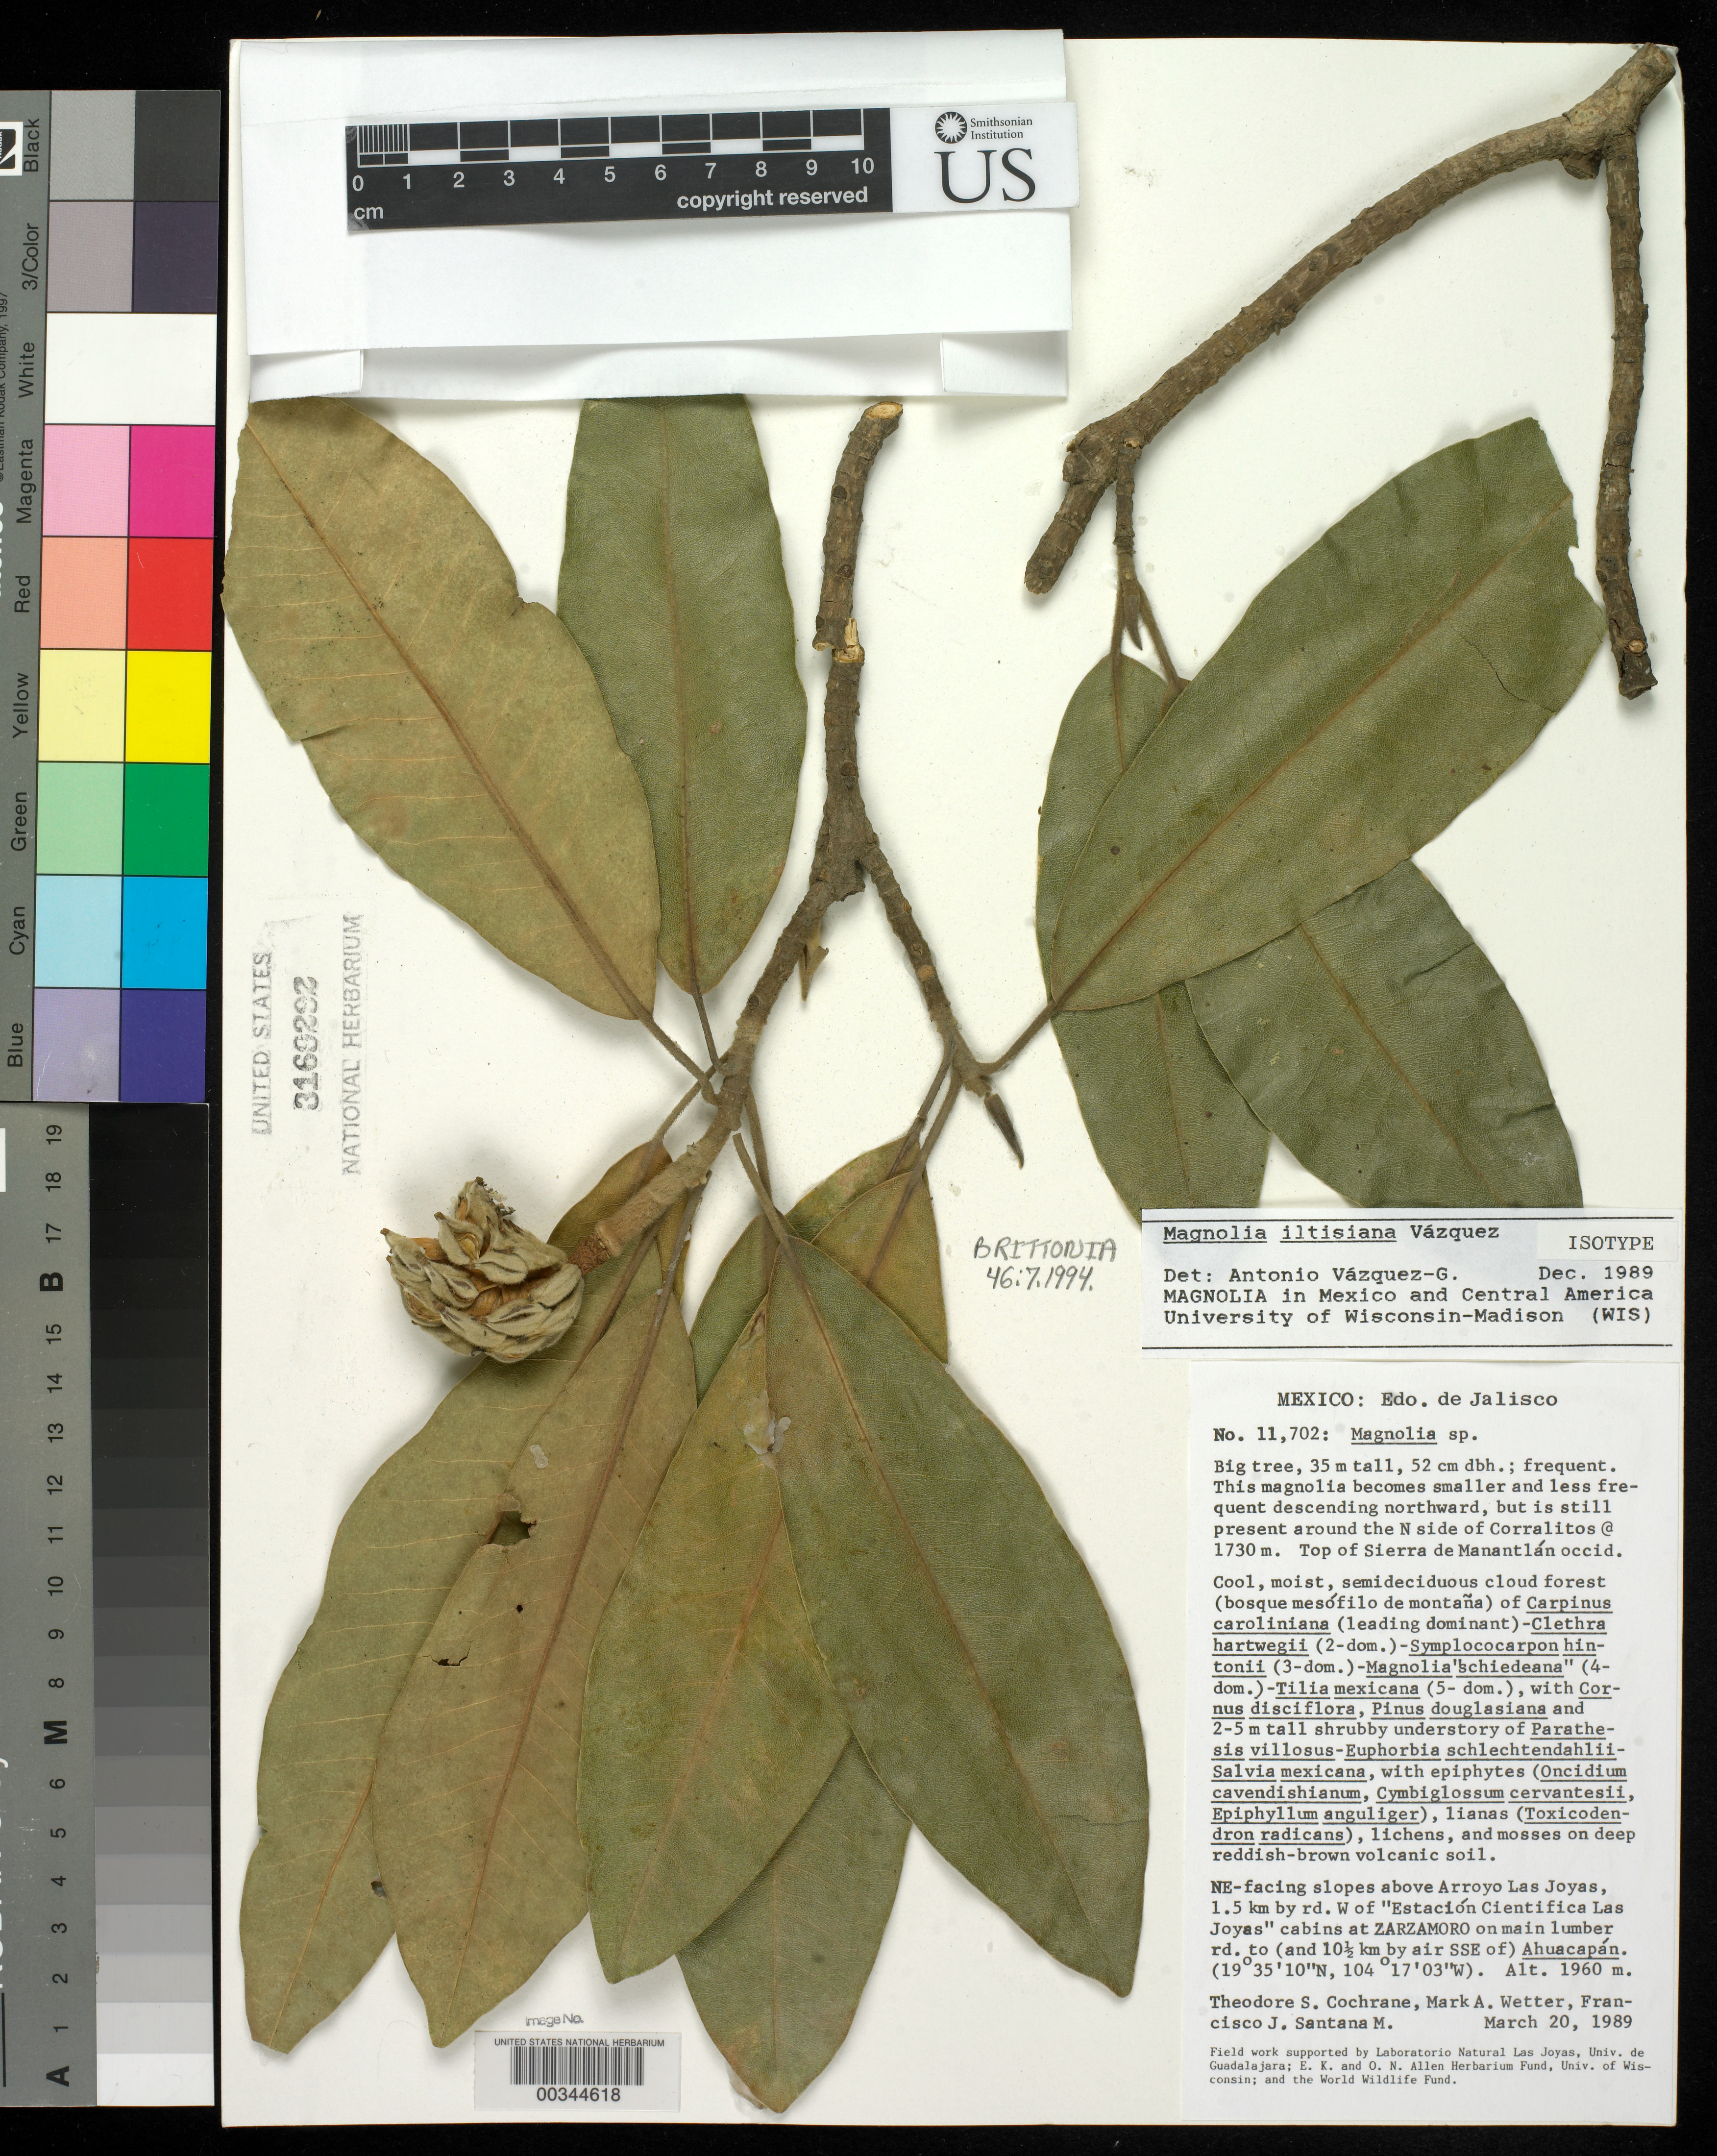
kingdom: Plantae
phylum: Tracheophyta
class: Magnoliopsida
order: Magnoliales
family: Magnoliaceae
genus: Magnolia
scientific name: Magnolia iltisiana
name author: A. Vázquez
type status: Isotype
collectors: T. Cochrane, M. Wetter & F. J. Santana M.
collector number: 11702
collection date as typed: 20 Mar 1989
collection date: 1989-03-20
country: Mexico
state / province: Jalisco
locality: NE facing slopes above Arroyo las Joyas, 1.5 km by rd. W of Estacion Cientifica las Joyas cabins at Zaramoro, SSE of Ahuacapan.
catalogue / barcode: US 3169292